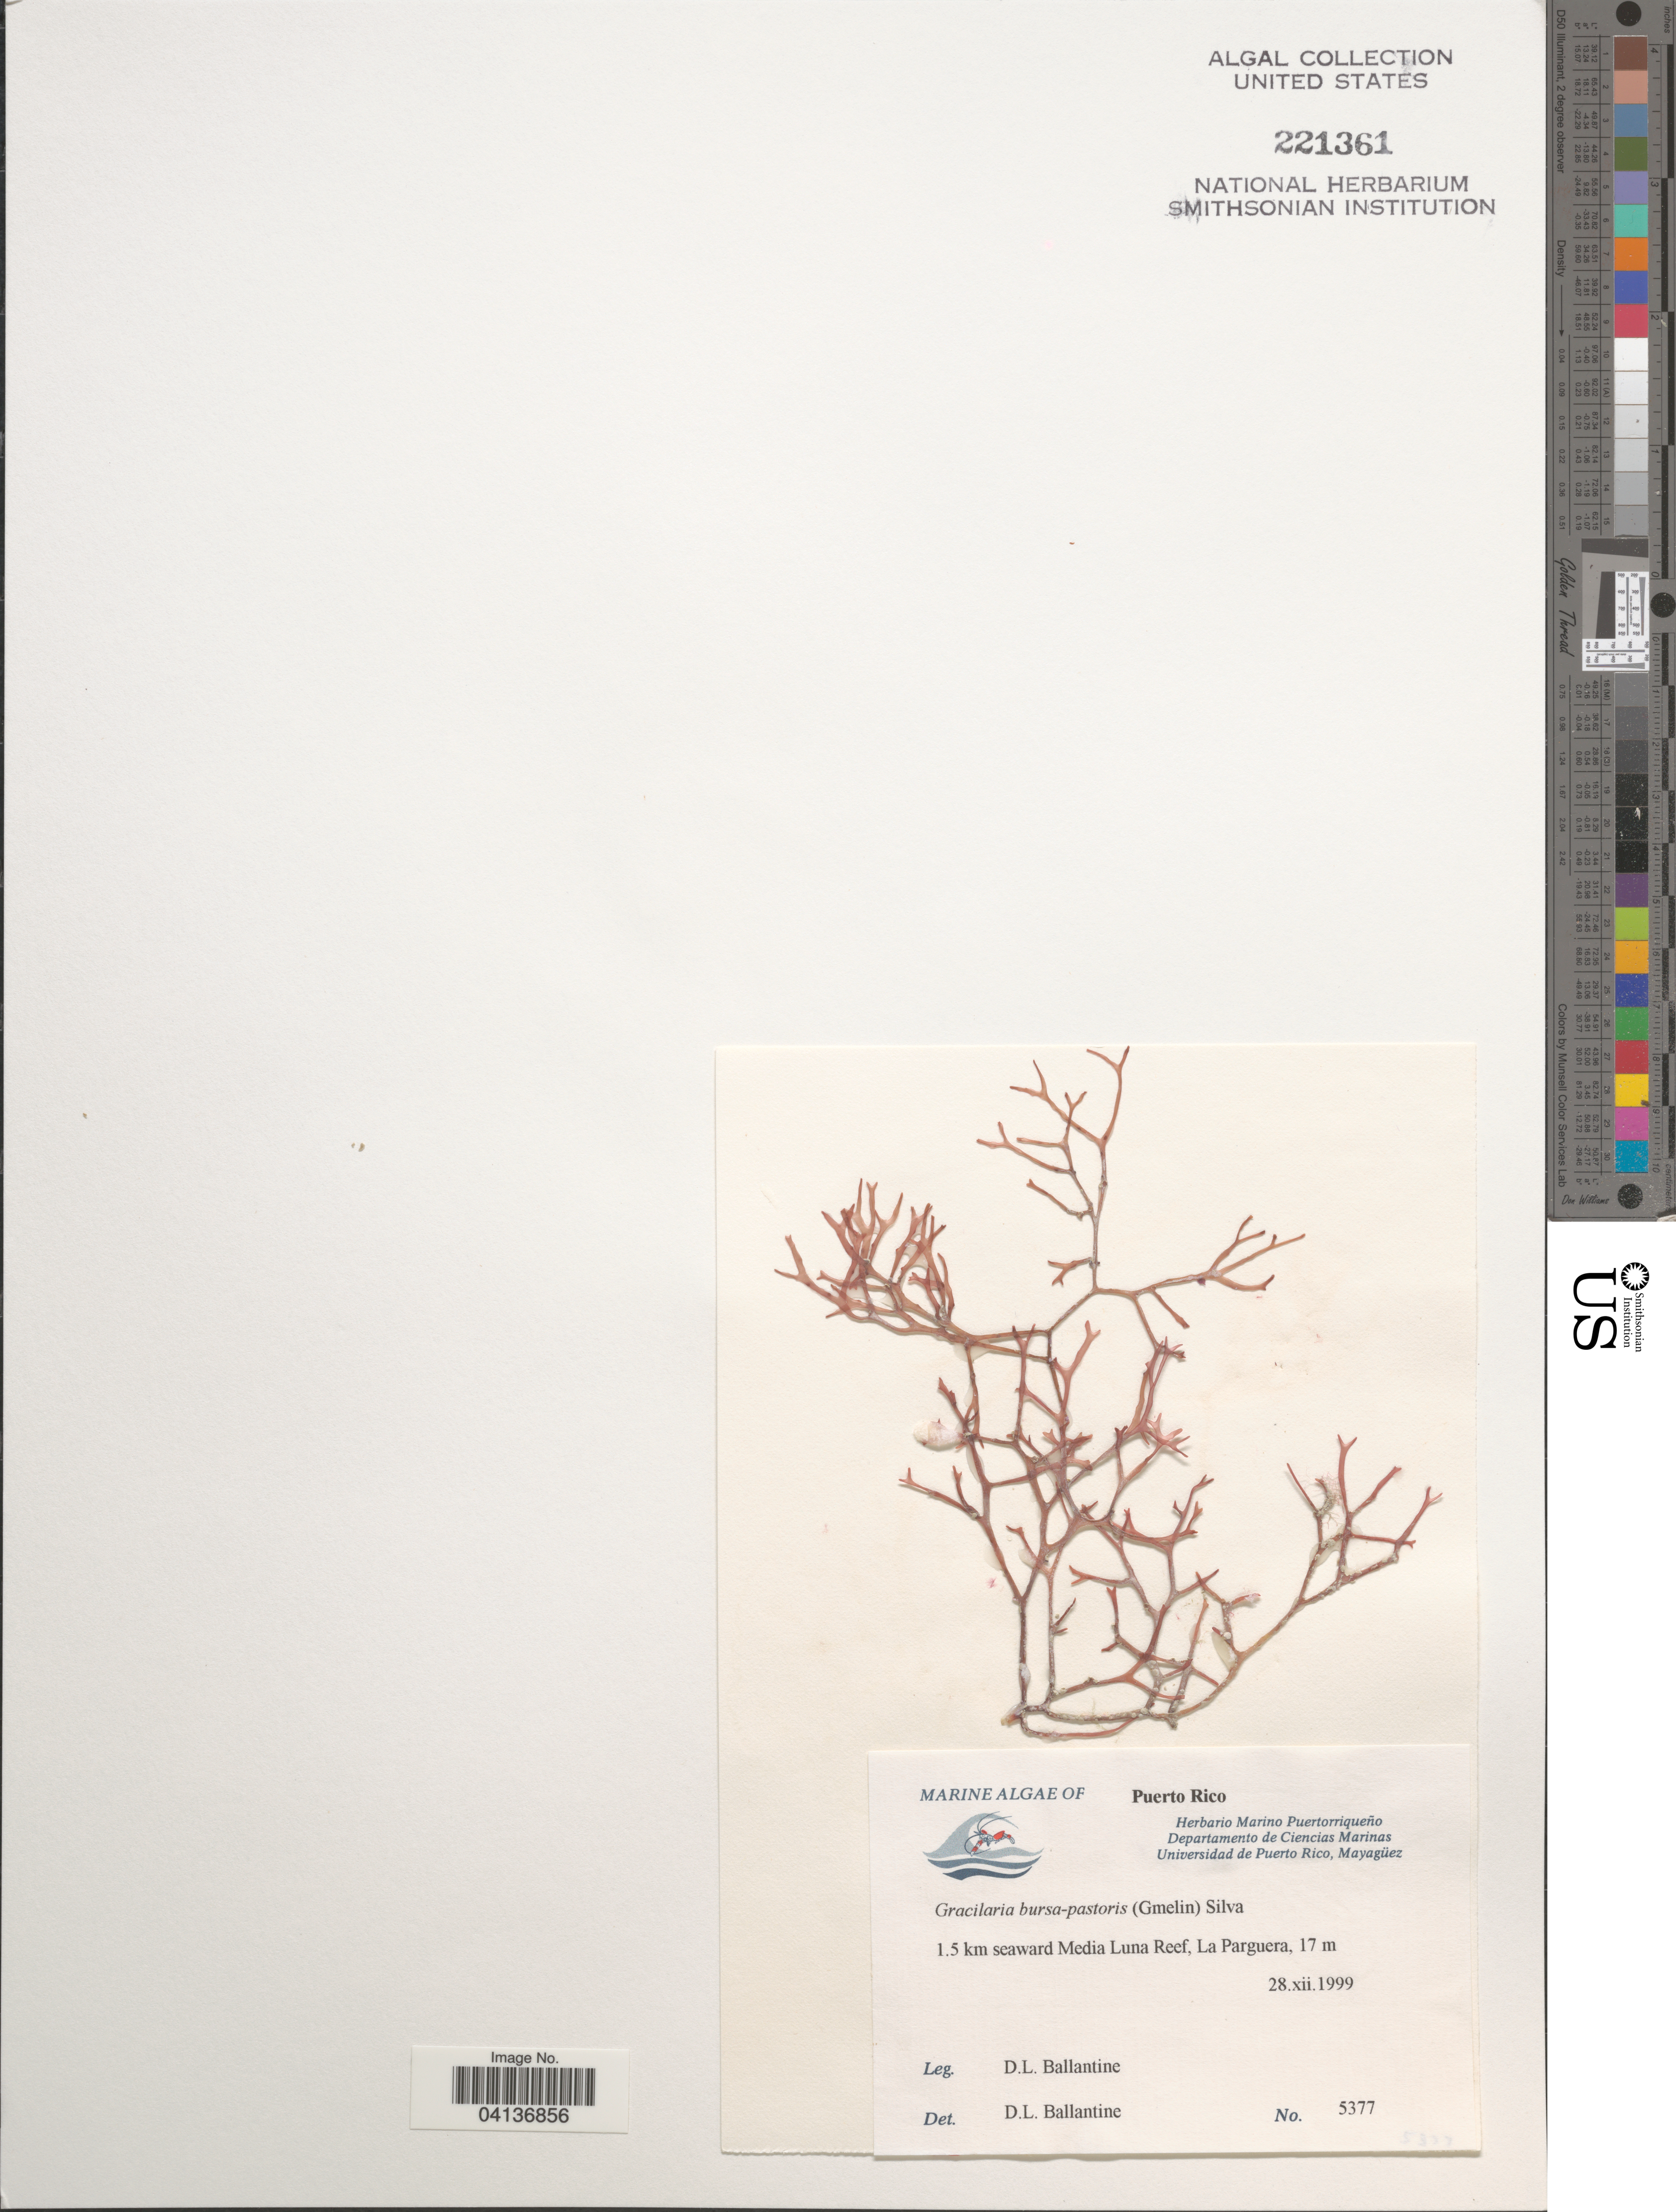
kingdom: Plantae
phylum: Rhodophyta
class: Florideophyceae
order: Gracilariales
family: Gracilariaceae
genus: Gracilaria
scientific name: Gracilaria bursa-pastoris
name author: (S.G. Gmel.) P.C. Silva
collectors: D.L. Ballantine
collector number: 5377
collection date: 1999-12-28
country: Puerto Rico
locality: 1.5 km seaward Media Luna Reef, La Parguera.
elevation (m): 17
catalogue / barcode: US 221361